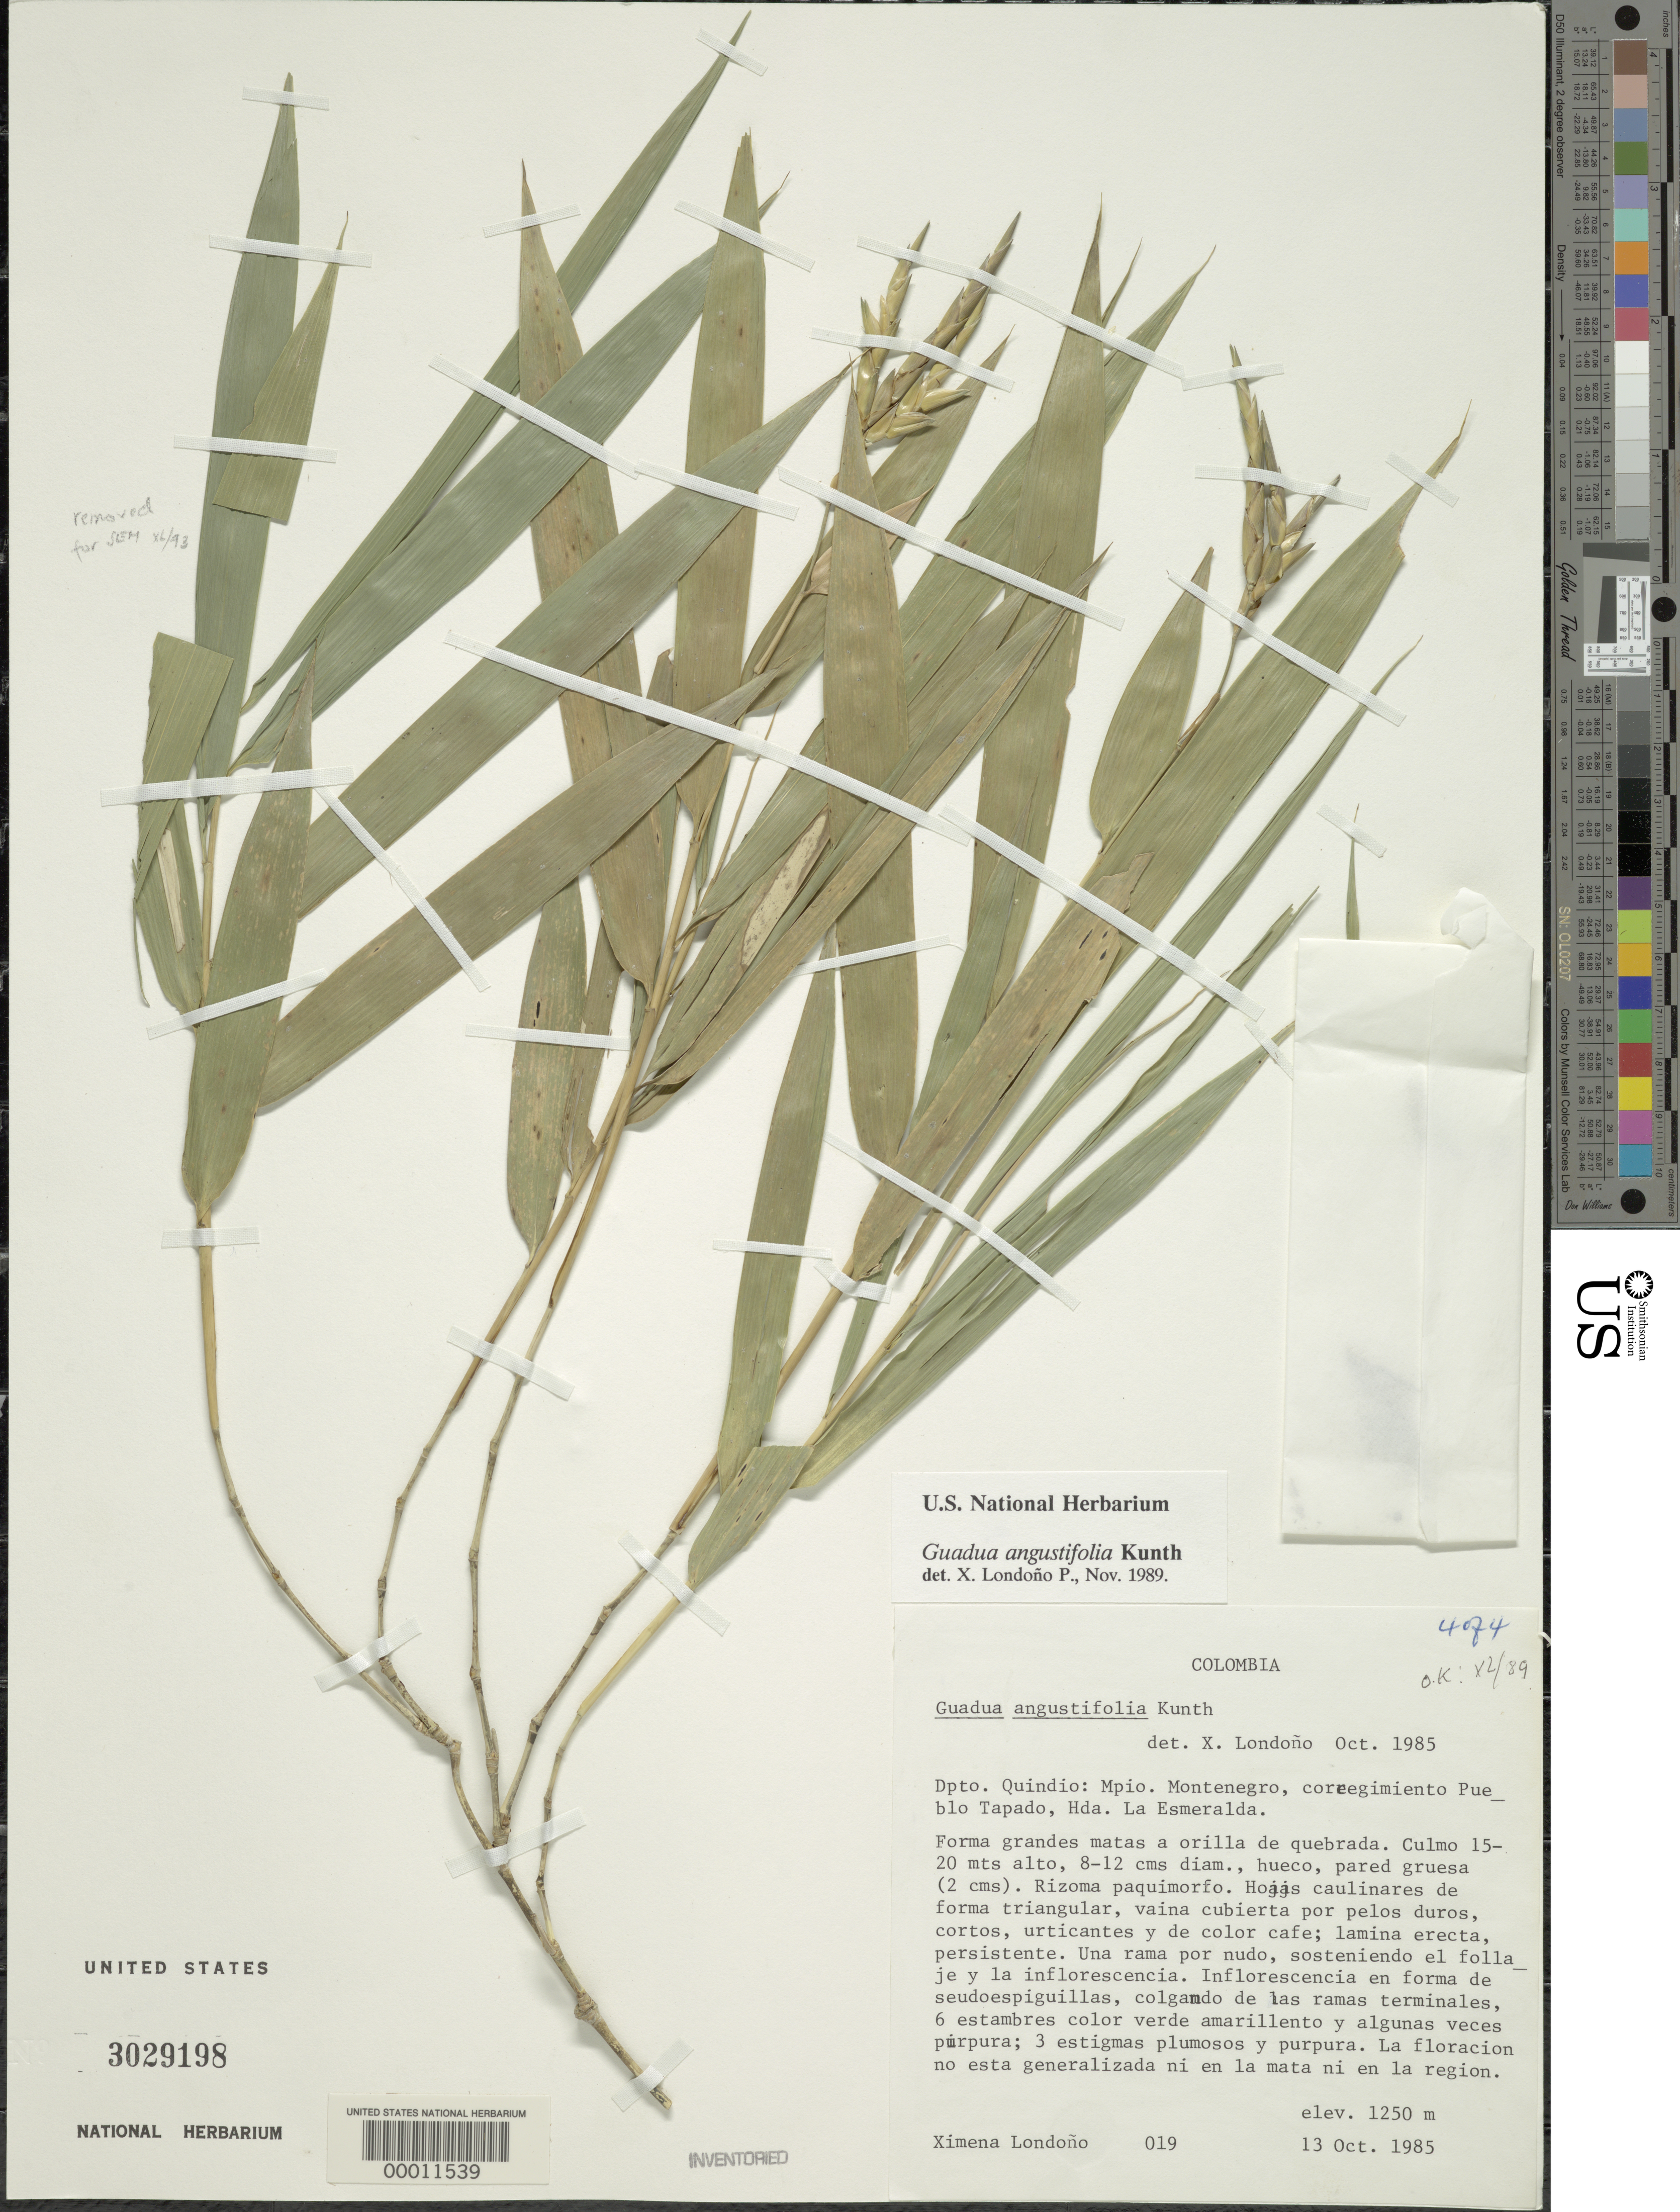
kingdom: Plantae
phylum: Tracheophyta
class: Liliopsida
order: Poales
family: Poaceae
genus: Guadua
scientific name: Guadua angustifolia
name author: Kunth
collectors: X. Londoño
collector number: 85-019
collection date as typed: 13 Oct 1985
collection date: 1985-10-13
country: Colombia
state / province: Quindío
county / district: Montenegro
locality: Pueblo tapado correg., hda. la Esmeralda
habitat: Large forest at mouth of quebrada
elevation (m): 1250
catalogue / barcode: US 3029198